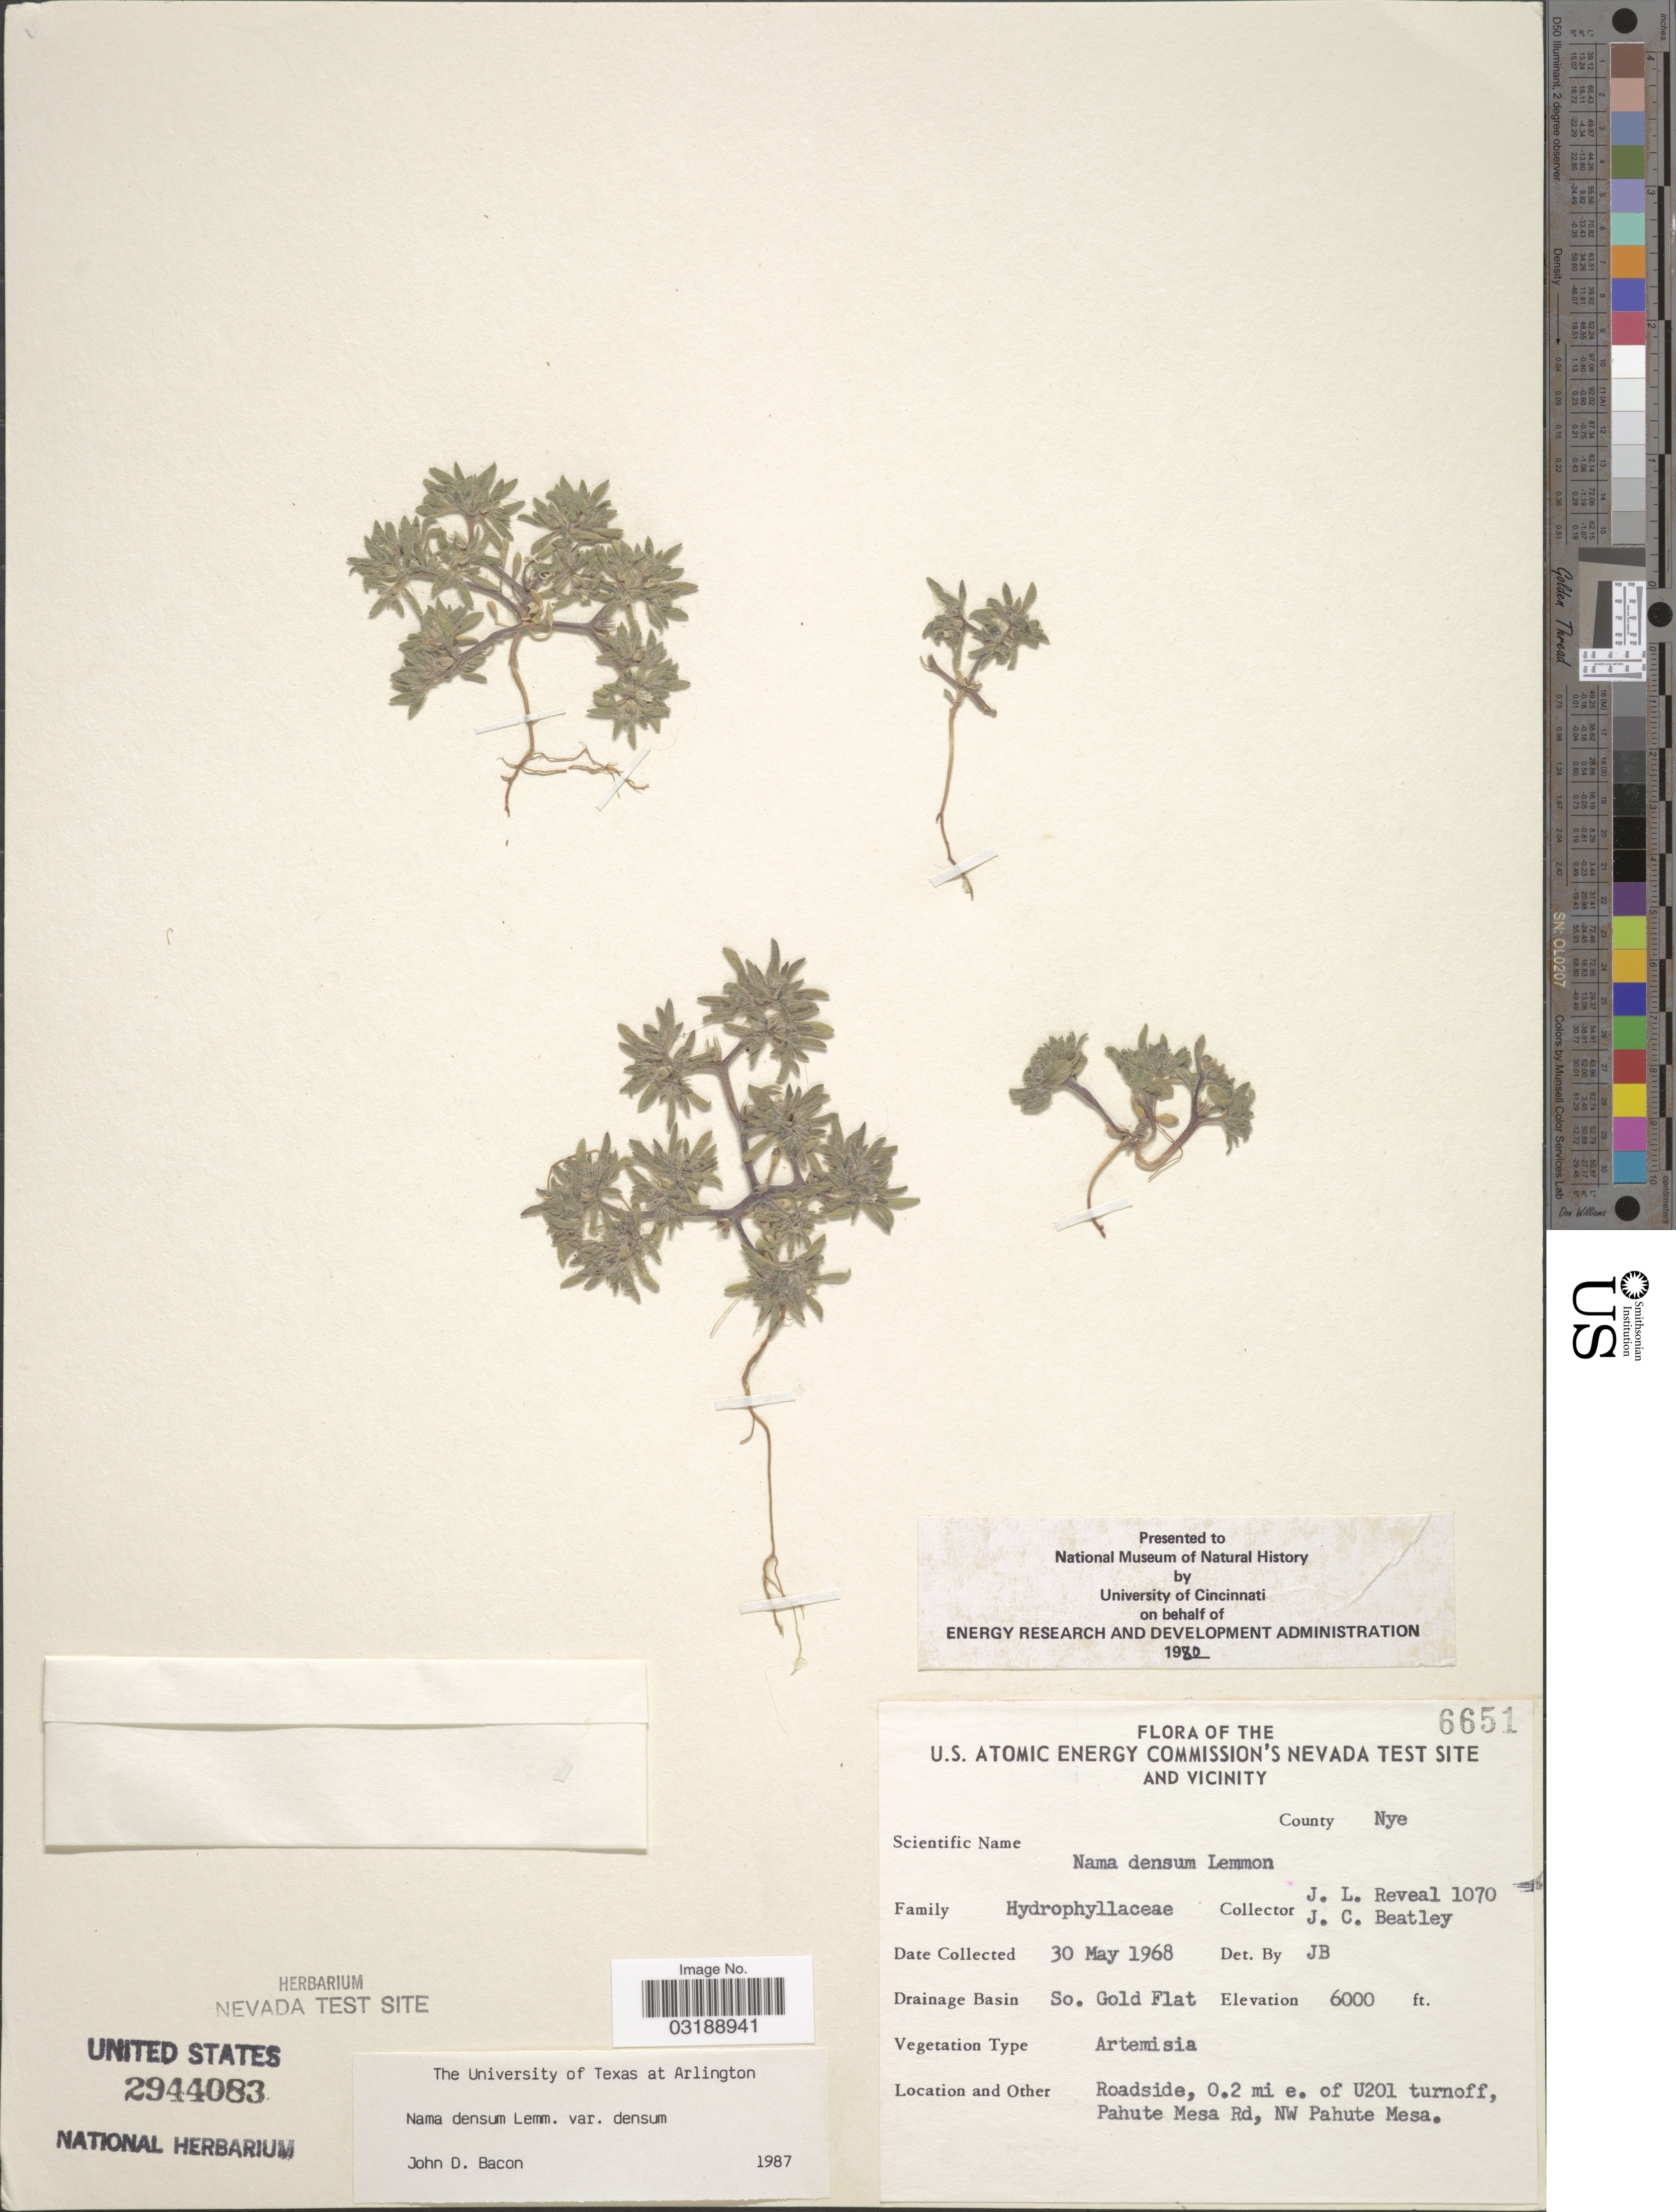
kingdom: Plantae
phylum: Tracheophyta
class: Magnoliopsida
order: Boraginales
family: Namaceae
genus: Nama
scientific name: Nama densa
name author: Lemmon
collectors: J. L. Reveal & J. C. Beatley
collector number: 1070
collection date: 1968-05-30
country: United States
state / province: Nevada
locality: U.S. Atomic Energy Commission's Nevada Test Site and Vicinity, County Nye, Drainage Basin So. Gold Flat, Roadside, 0.2 mi e. of U201 turnoff, Pahute Mesa Rd, NW Pahute Mesa.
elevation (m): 1829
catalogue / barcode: US 2944083